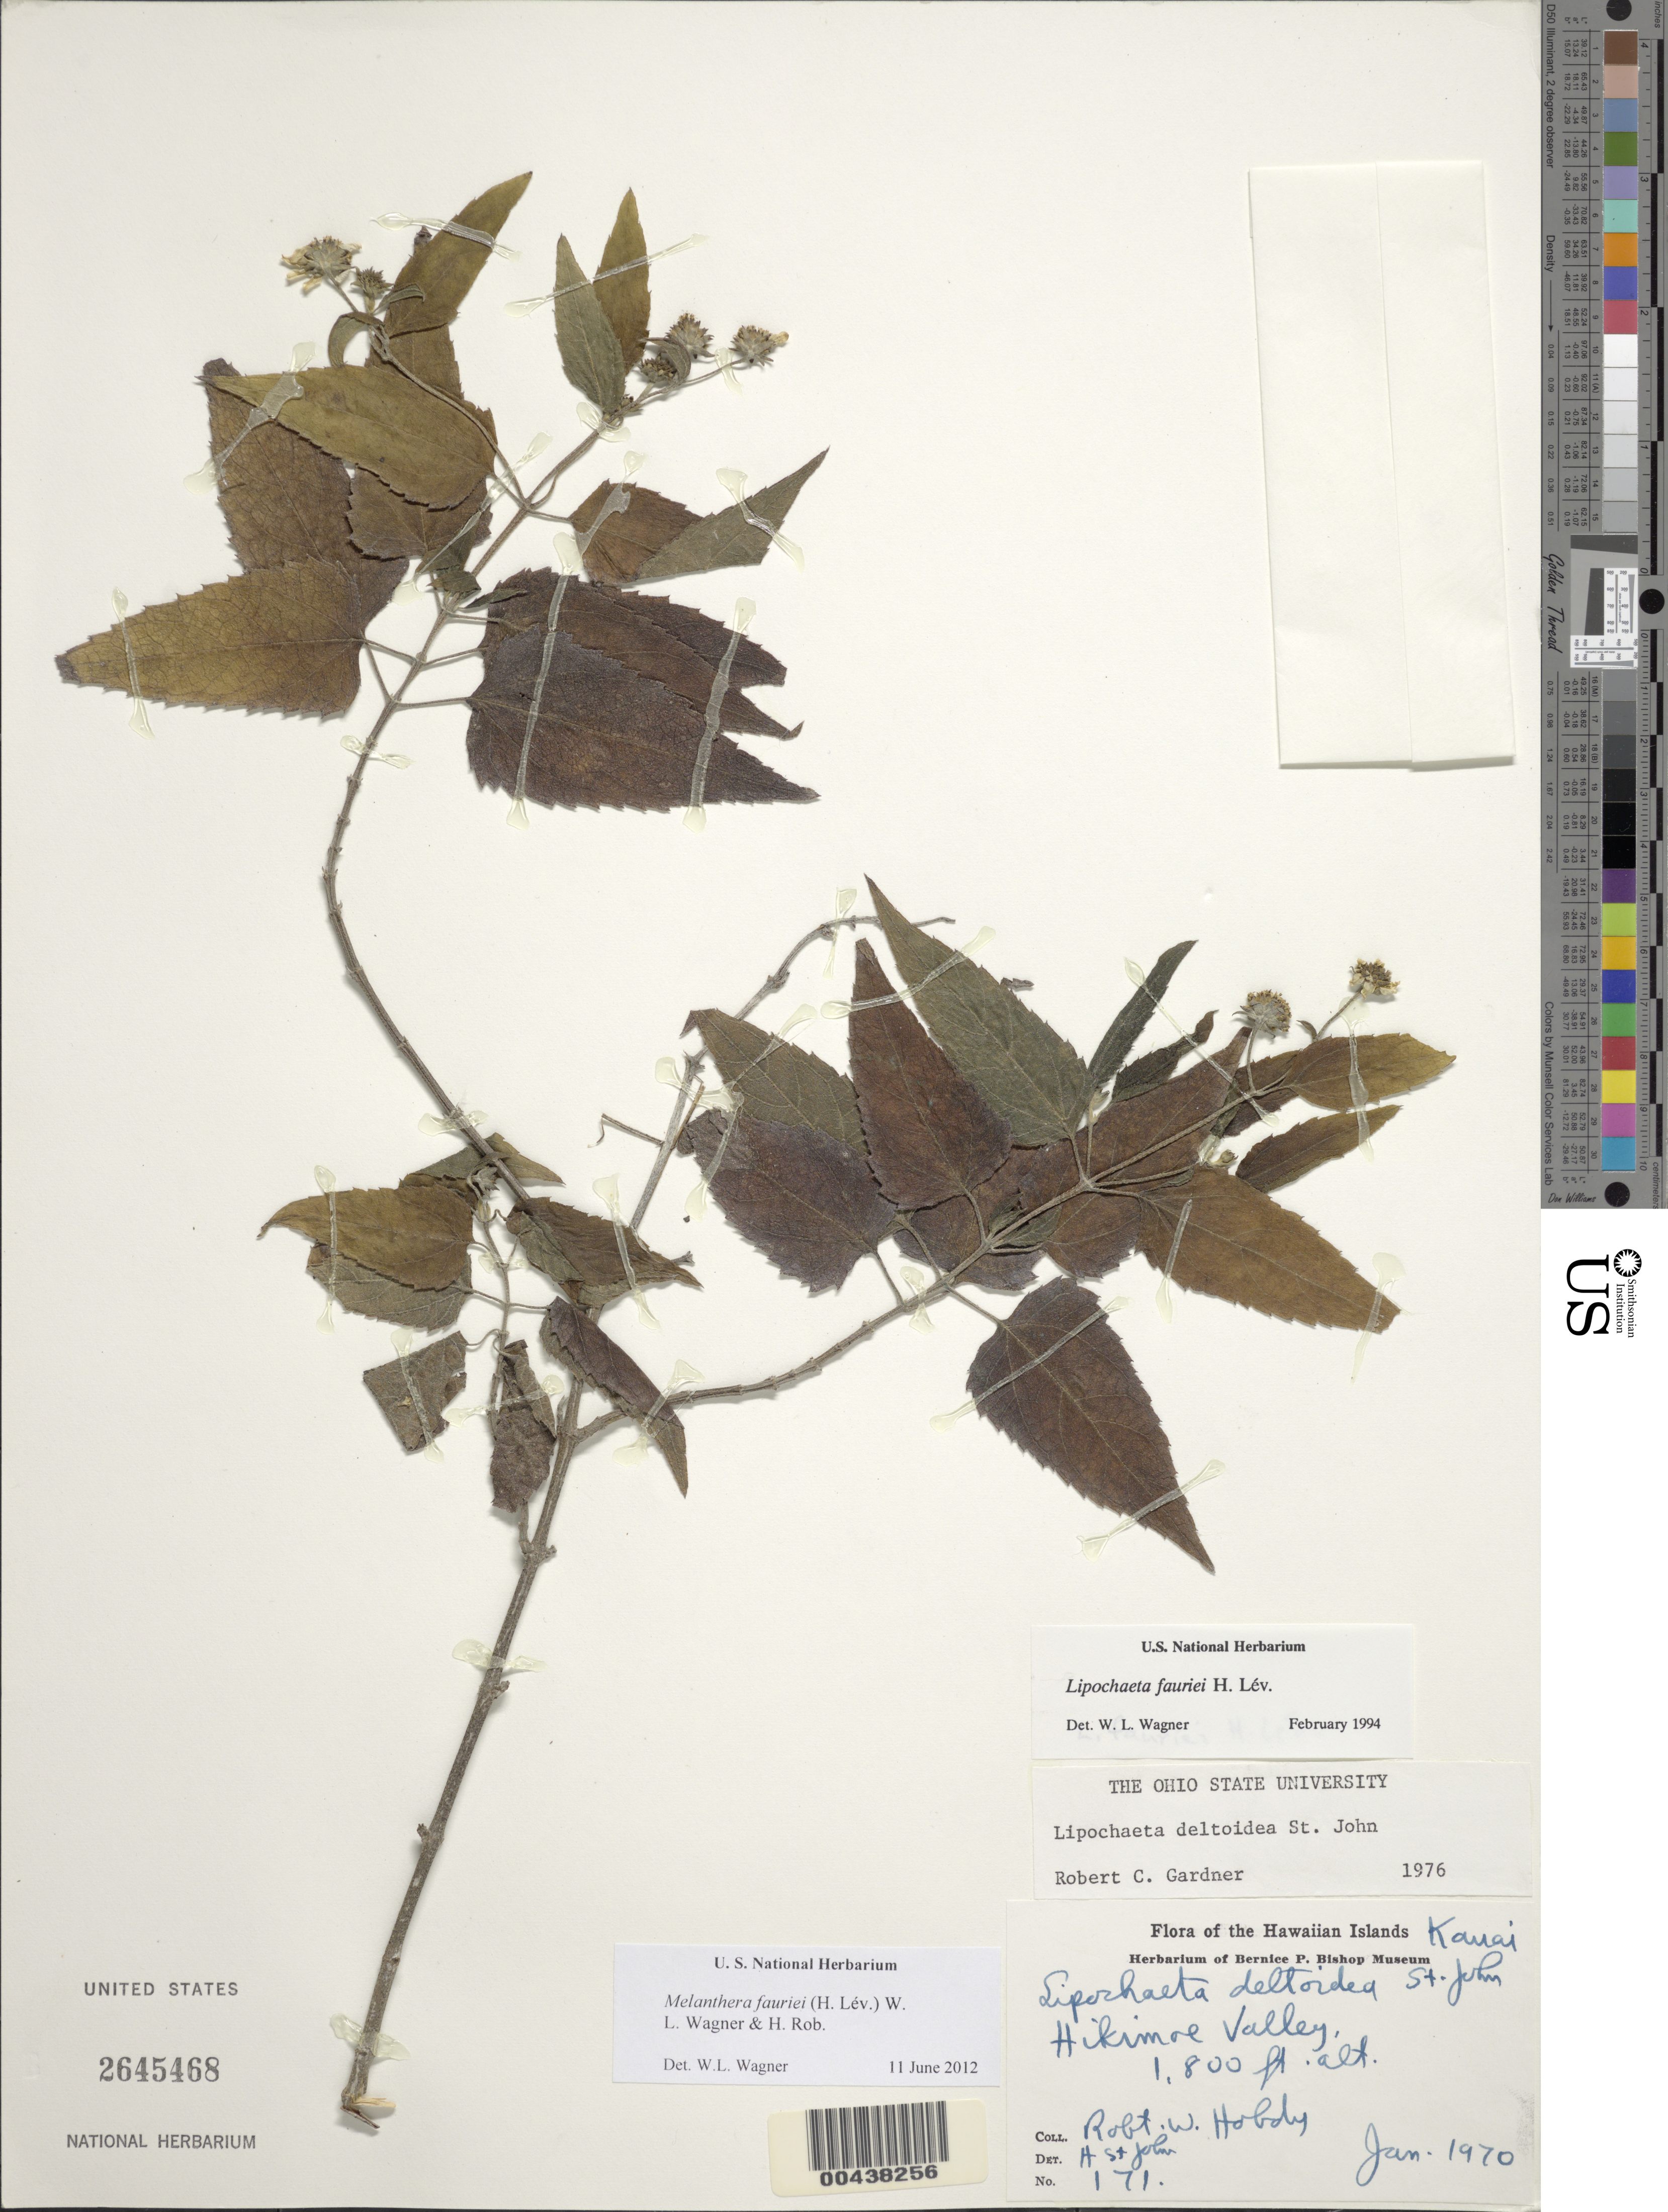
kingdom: Plantae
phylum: Tracheophyta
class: Magnoliopsida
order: Asterales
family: Asteraceae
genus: Wollastonia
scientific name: Wollastonia fauriei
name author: (H. Lév.) Orchard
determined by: Wagner, W. L., (BOT), Smithsonian Institution - National Museum of Natural History (UNITED STATES)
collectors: R. Hobdy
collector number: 171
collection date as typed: Jan 1970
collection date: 1970-01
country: United States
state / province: Hawaii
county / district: Kauai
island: Kaua'i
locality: Hikimoe Valley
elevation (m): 549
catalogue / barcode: US 2645468